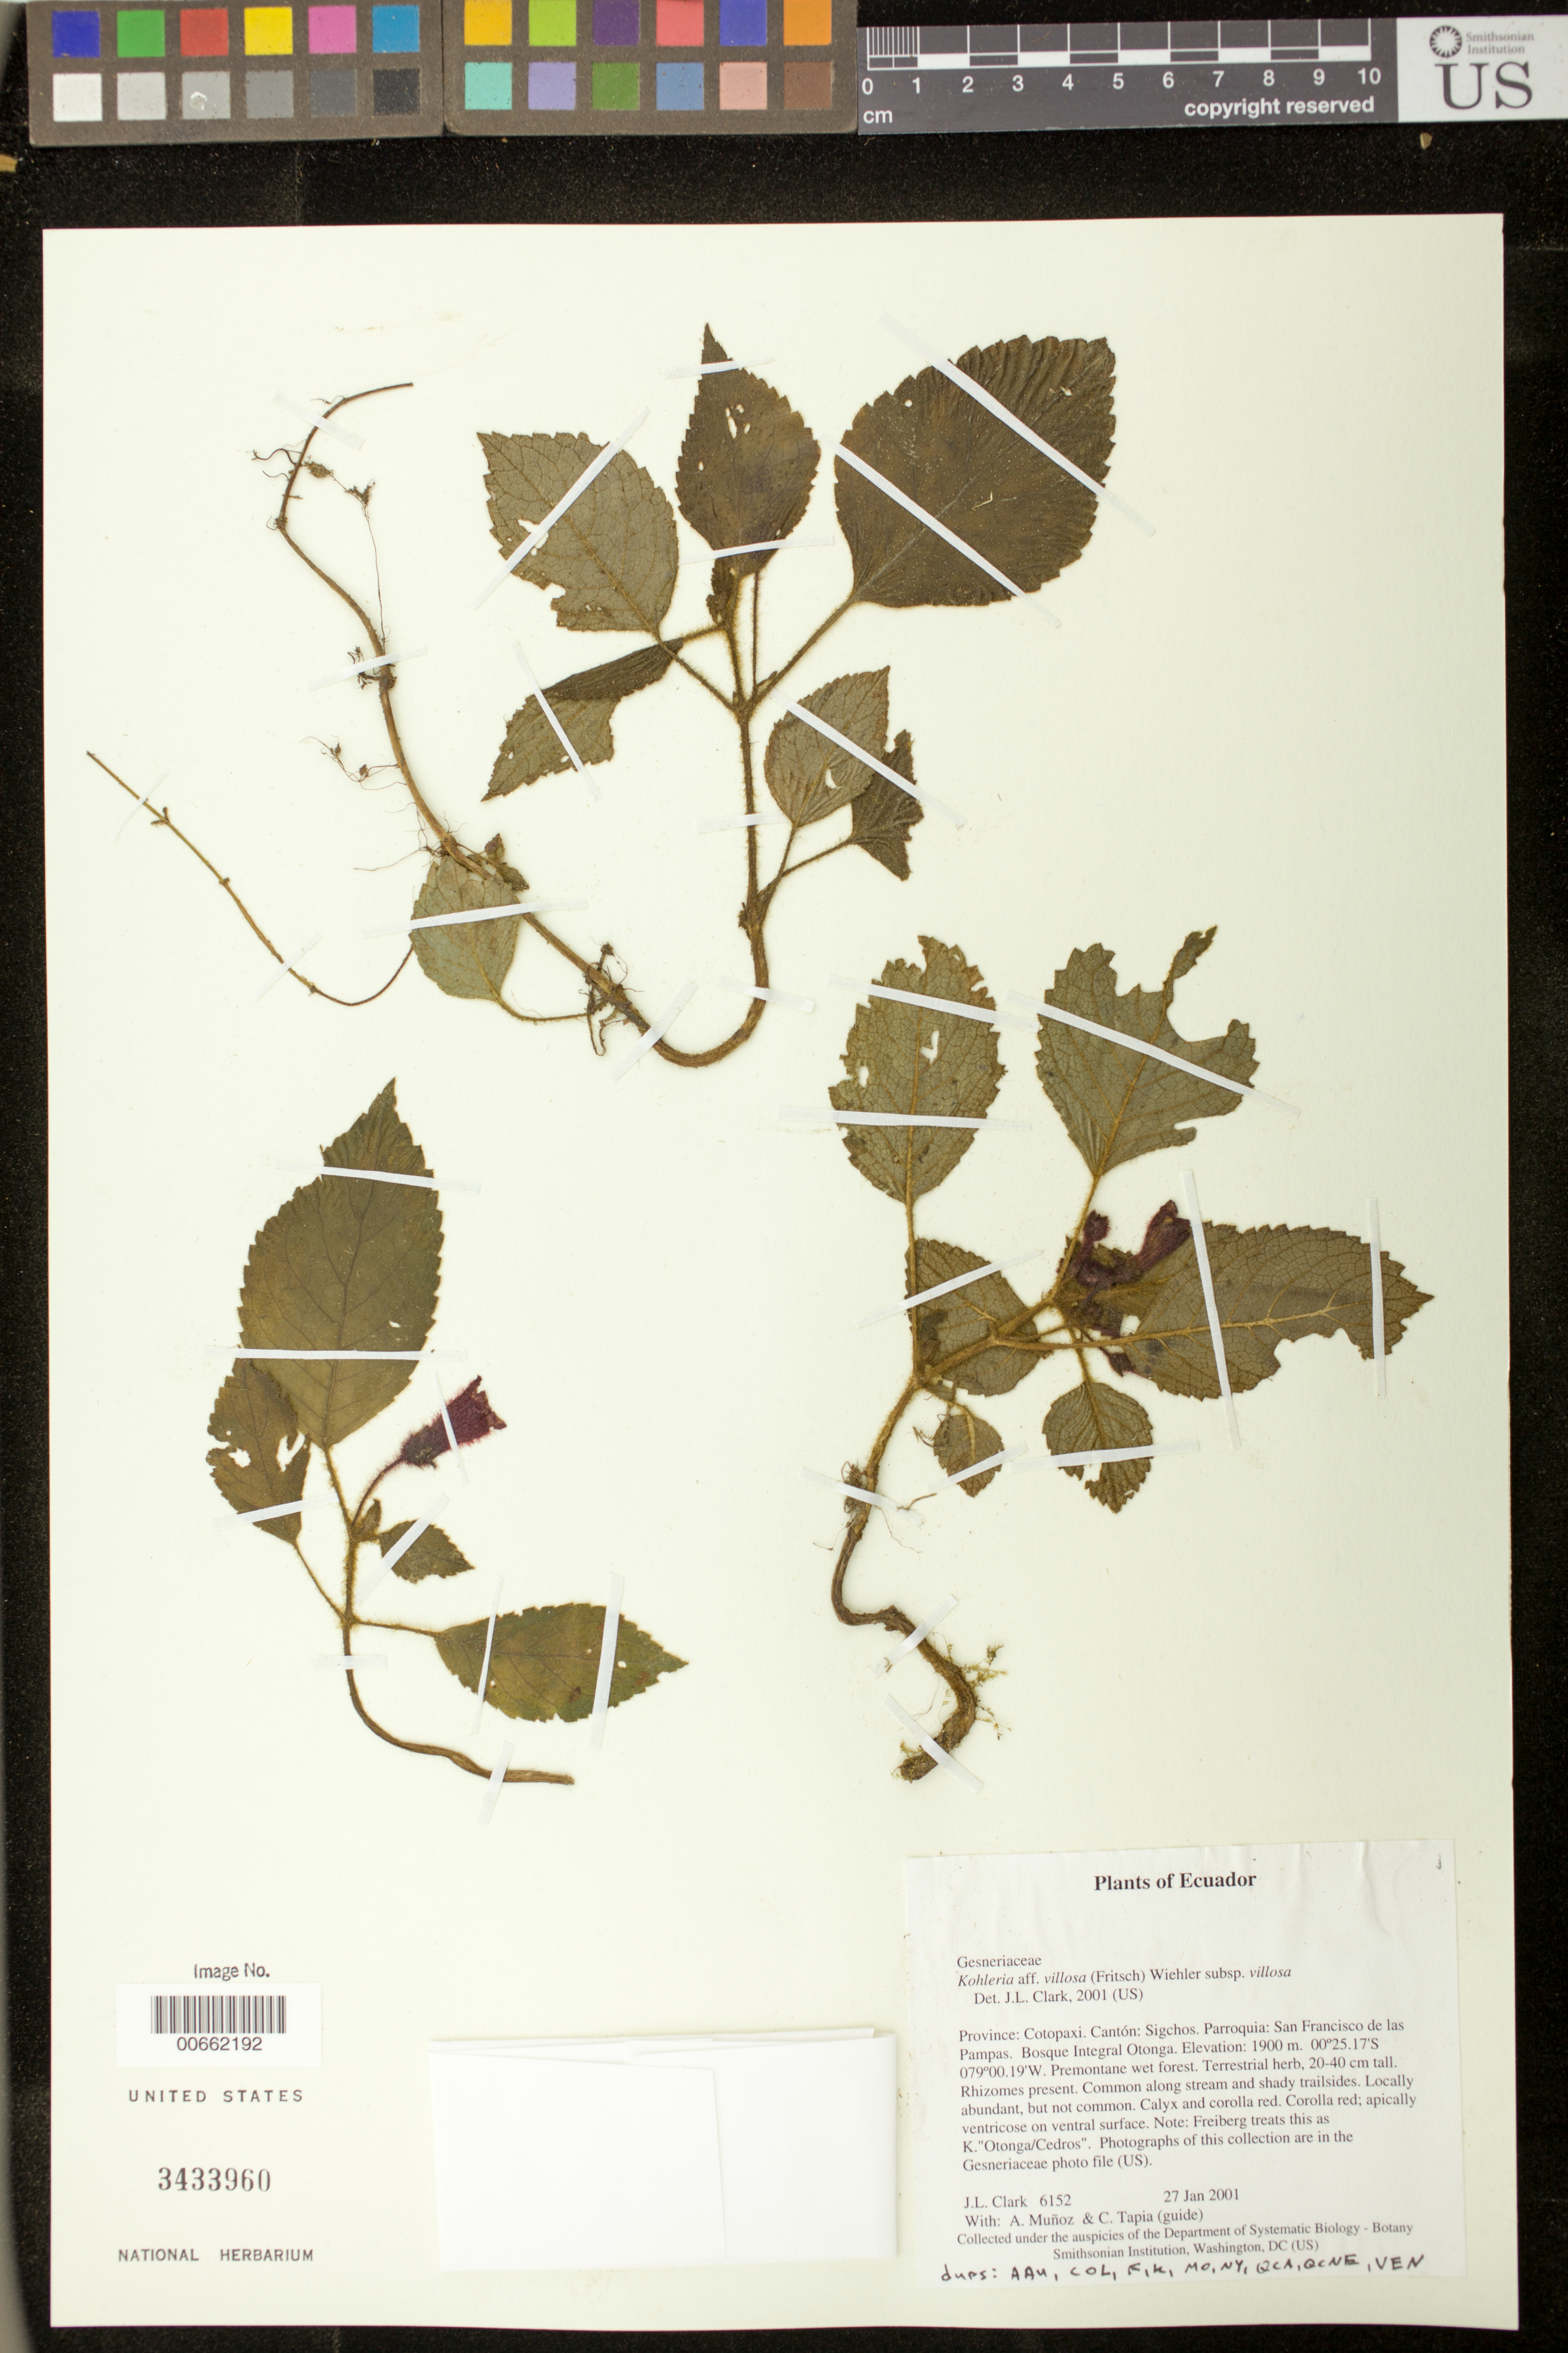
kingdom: Plantae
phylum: Tracheophyta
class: Magnoliopsida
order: Lamiales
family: Gesneriaceae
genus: Kohleria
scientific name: Kohleria villosa var. villosa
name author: (Fritsch) Wiehler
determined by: Clark, J. L., (SEL), The Marie Selby Botanical Garden (UNITED STATES)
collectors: J. L. Clark, A. Muñoz & C. Tapia (guide)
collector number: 6152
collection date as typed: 27 Jan 2001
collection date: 2001-01-27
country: Ecuador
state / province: Cotopaxi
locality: Cantón: Sigchos. Parroquia: San Francisco de las Pampas. Bosque Integral Otonga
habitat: Premontane wet forest.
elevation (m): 1900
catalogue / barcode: US 3433960